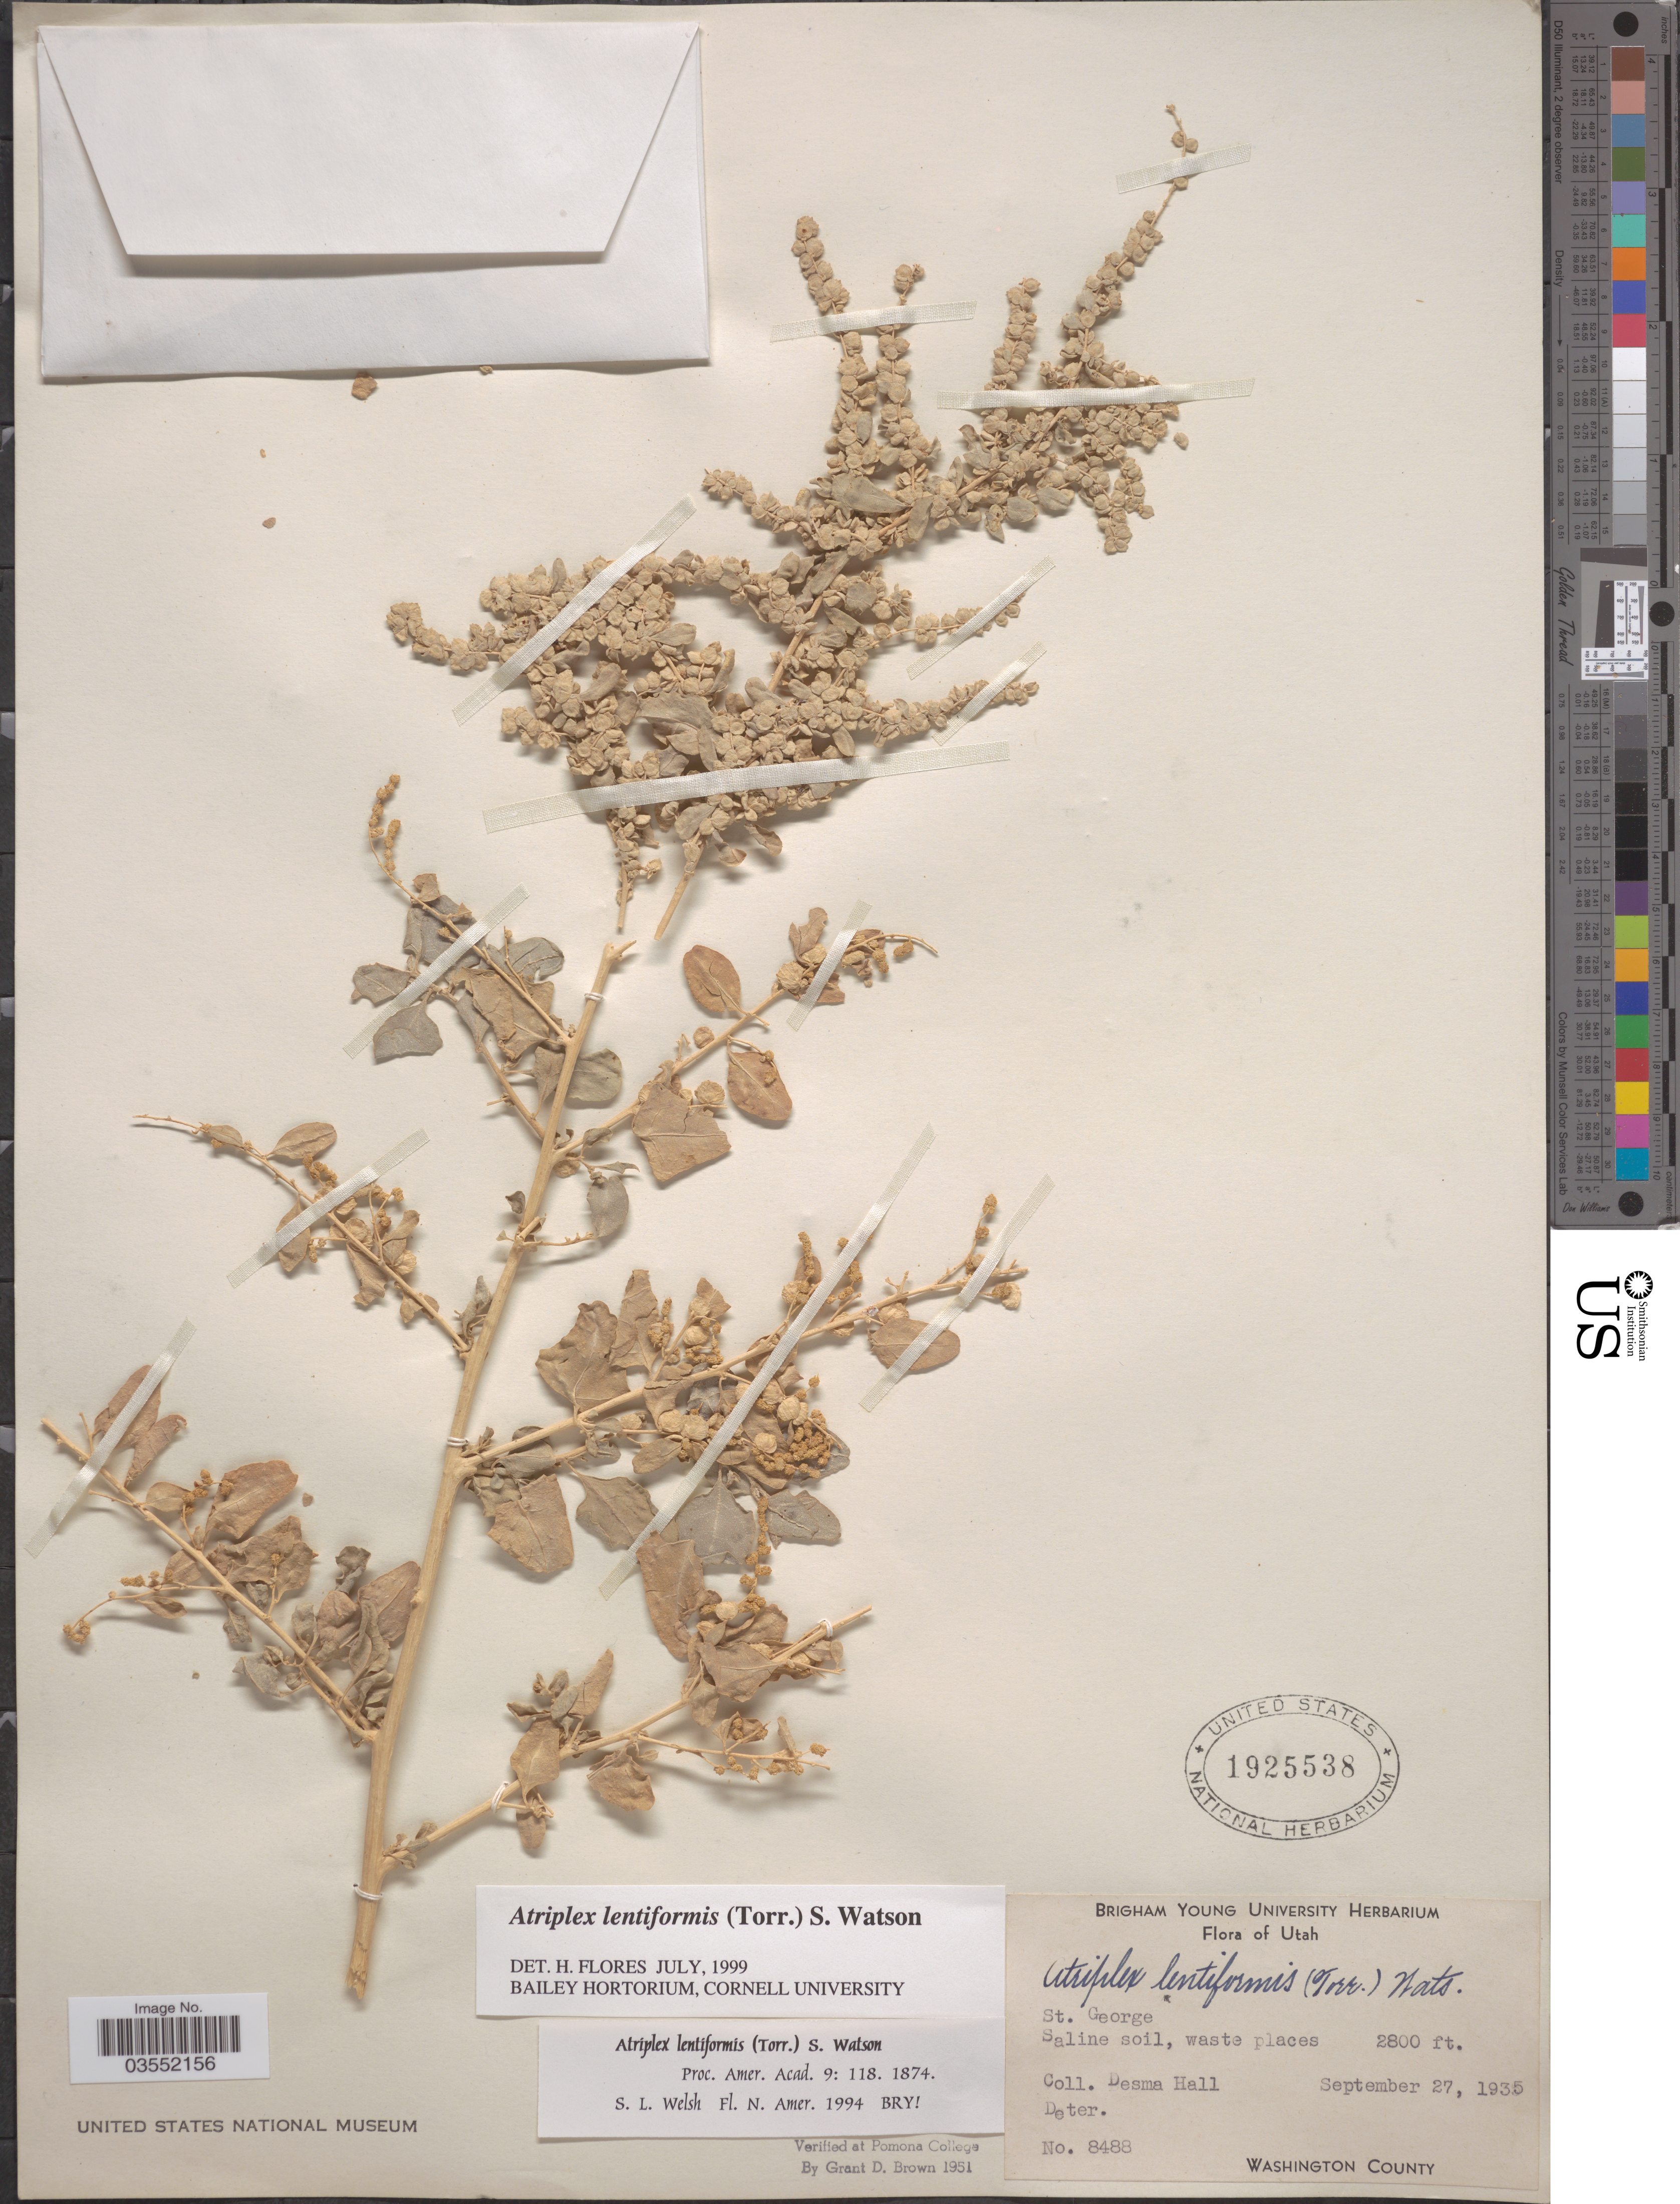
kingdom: Plantae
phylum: Tracheophyta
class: Magnoliopsida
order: Caryophyllales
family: Amaranthaceae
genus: Atriplex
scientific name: Atriplex lentiformis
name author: (Torr.) S. Watson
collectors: D. Hall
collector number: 8488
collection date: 1935-09-27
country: United States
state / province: Utah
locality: St. George. Washington County.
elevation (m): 853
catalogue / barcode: US 1925538